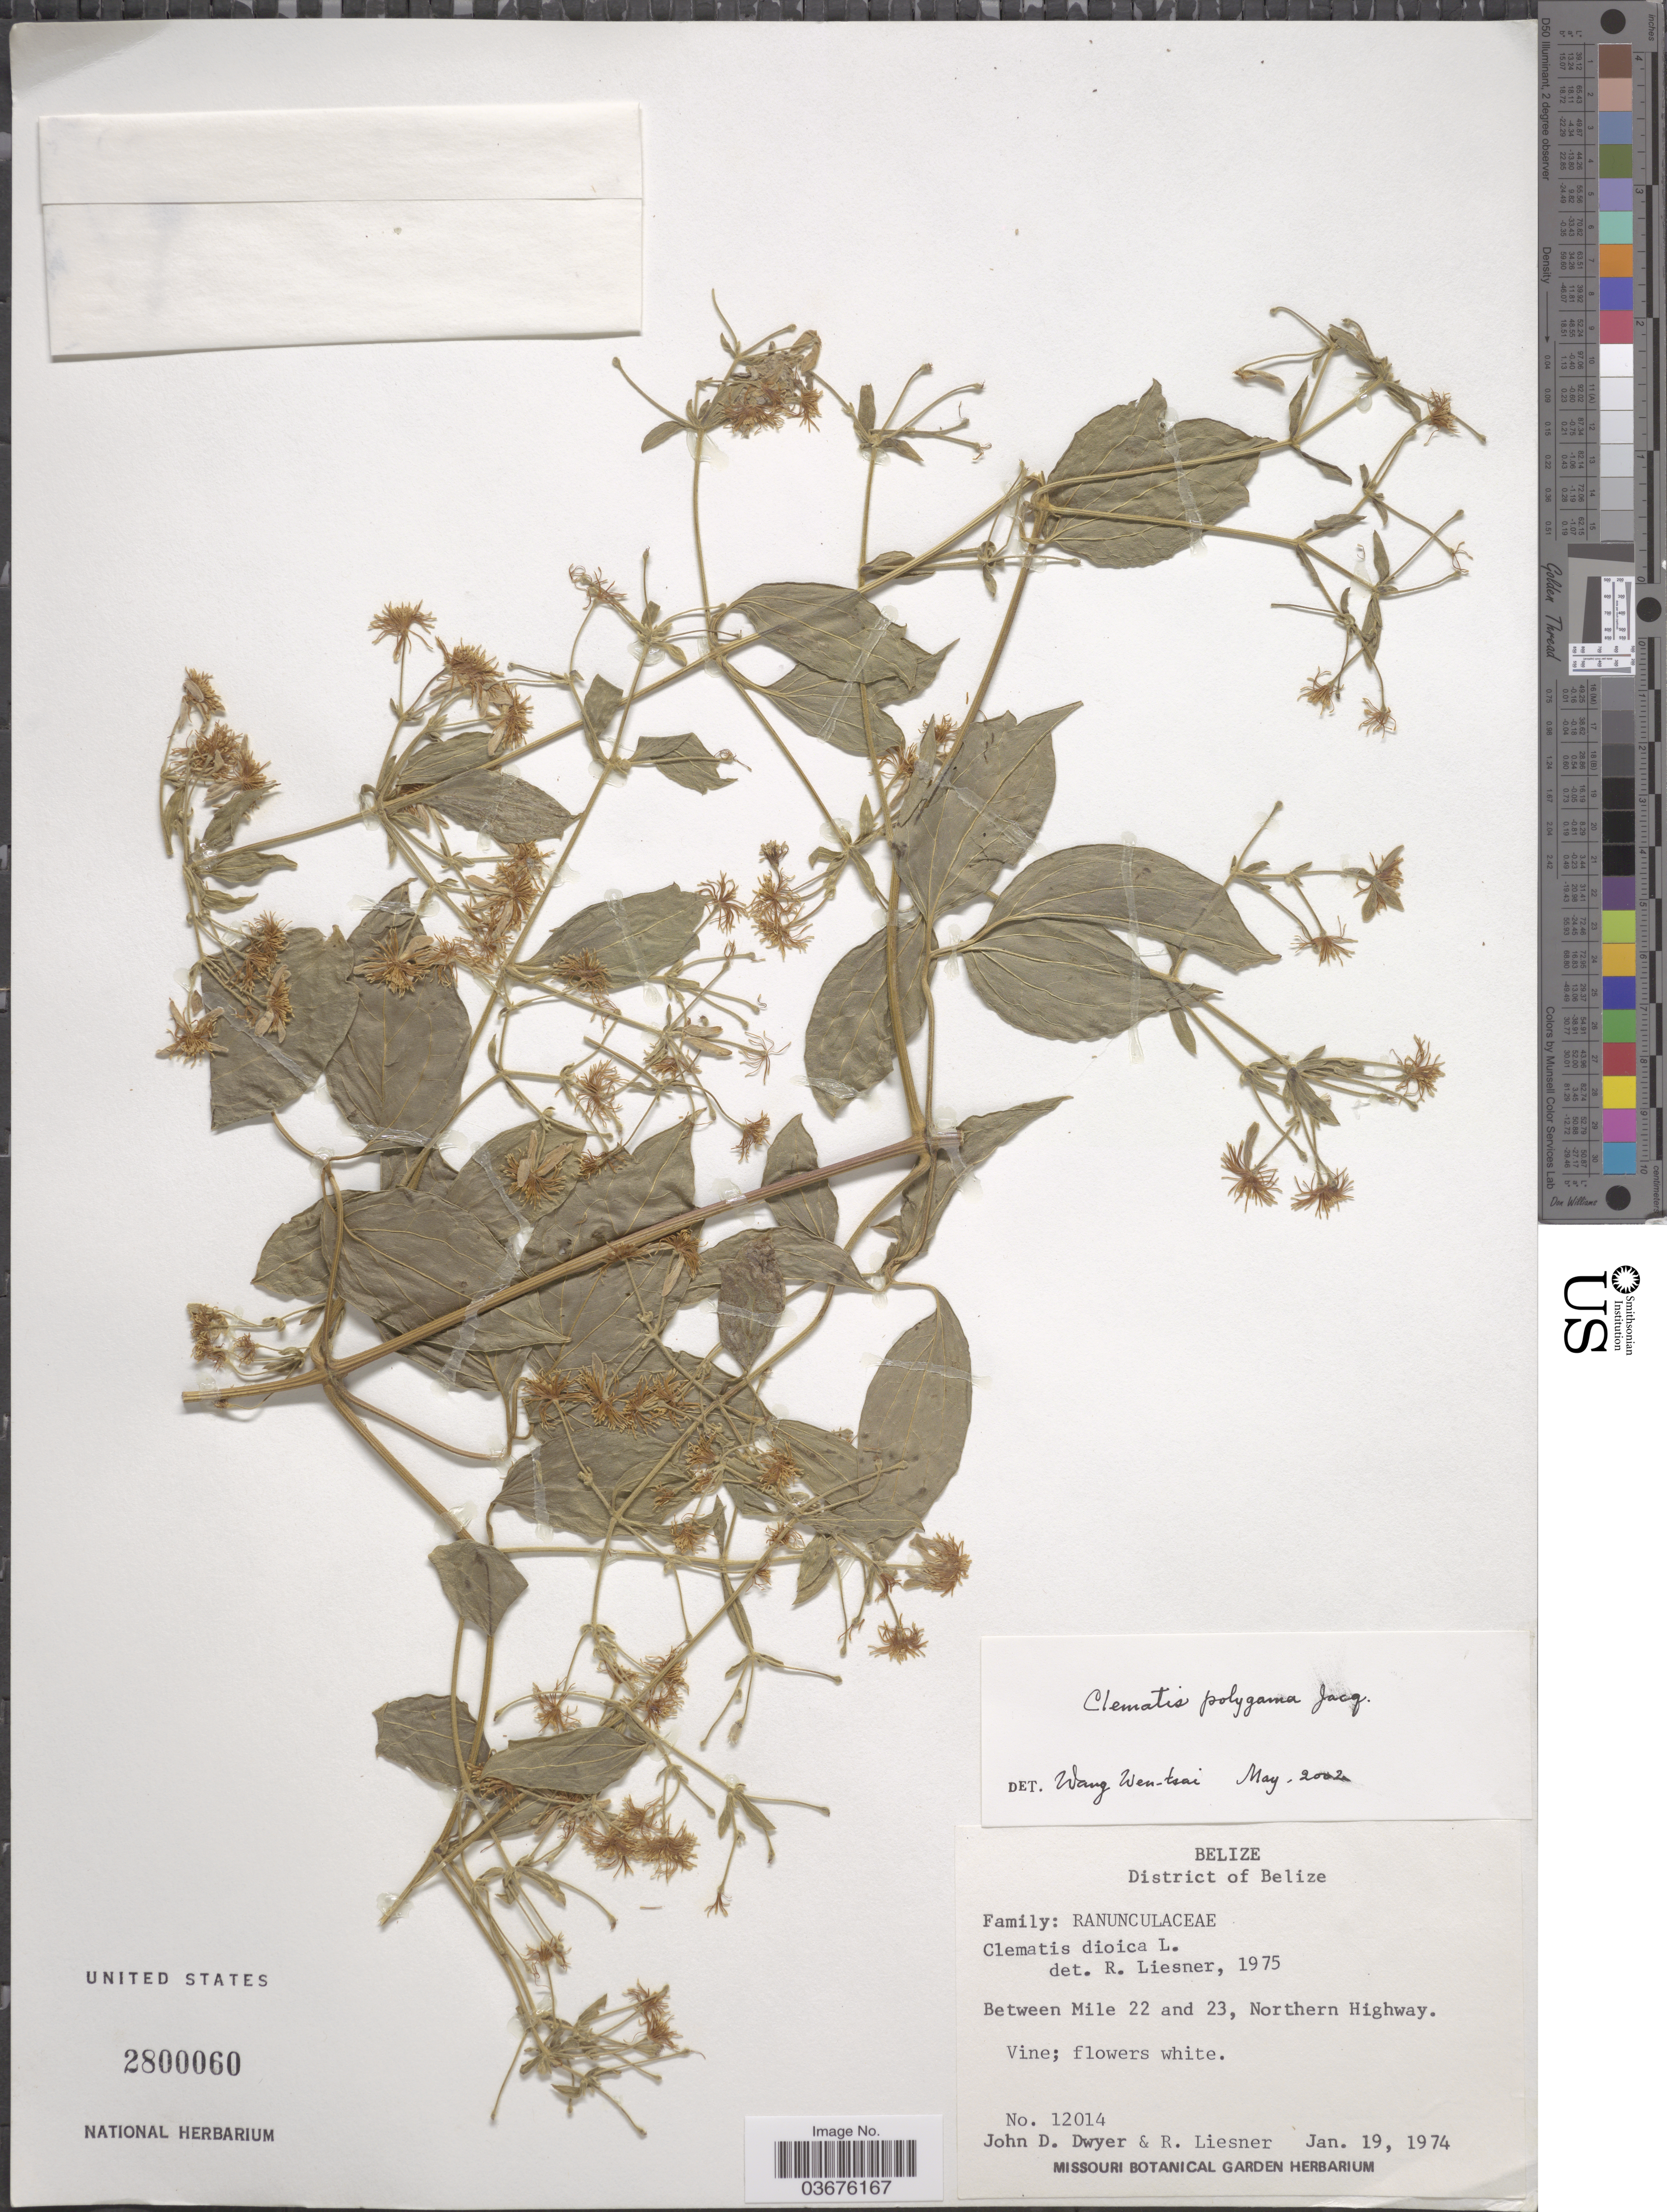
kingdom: Plantae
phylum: Tracheophyta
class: Magnoliopsida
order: Ranunculales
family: Ranunculaceae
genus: Clematis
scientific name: Clematis polygama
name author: Jacq.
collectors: J. D. Dwyer & R. L. Liesner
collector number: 12014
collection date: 1974-01-19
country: Belize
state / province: Belize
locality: District of Belize. Between Mile 22 and 23, Northern Highway.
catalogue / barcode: US 2800060